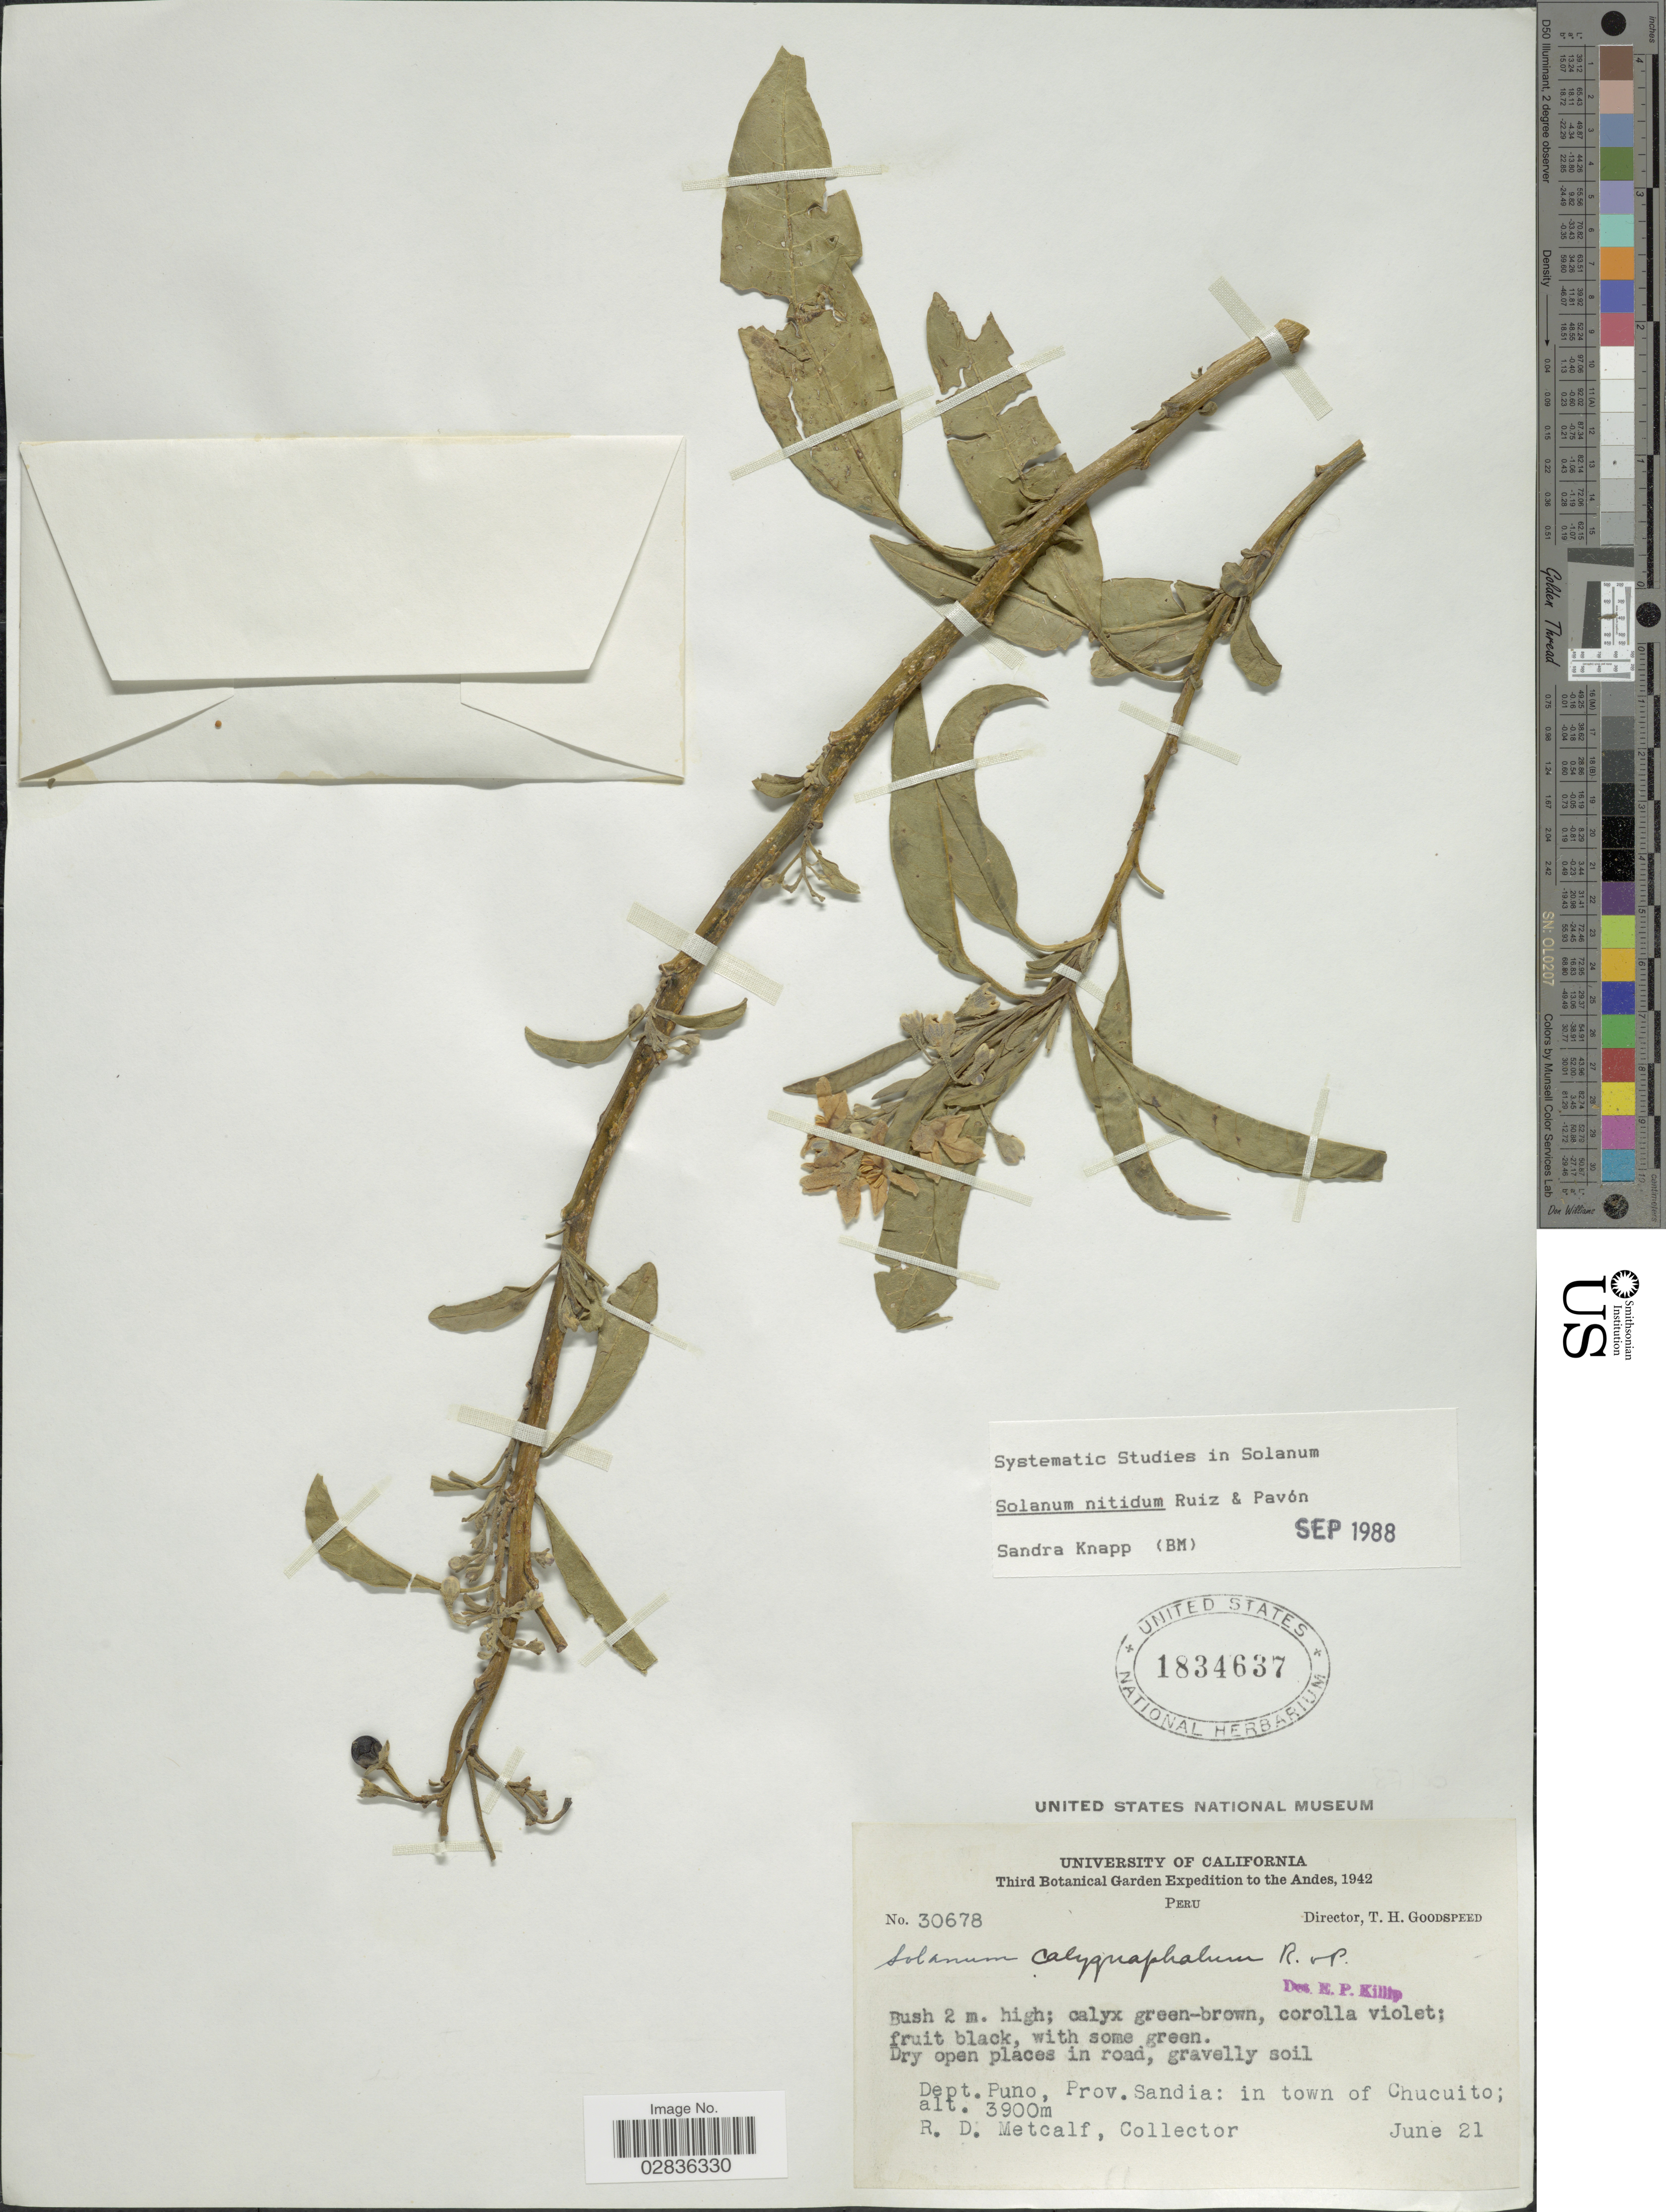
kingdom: Plantae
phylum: Tracheophyta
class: Magnoliopsida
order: Solanales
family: Solanaceae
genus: Solanum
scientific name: Solanum nitidum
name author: Ruiz & Pav.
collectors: R. D. Metcalf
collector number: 30678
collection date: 1942-06-21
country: Peru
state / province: Puno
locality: Andes. Dept. Puno, Prov. Sandia: in town of Chucuito.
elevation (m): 3900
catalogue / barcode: US 1834637